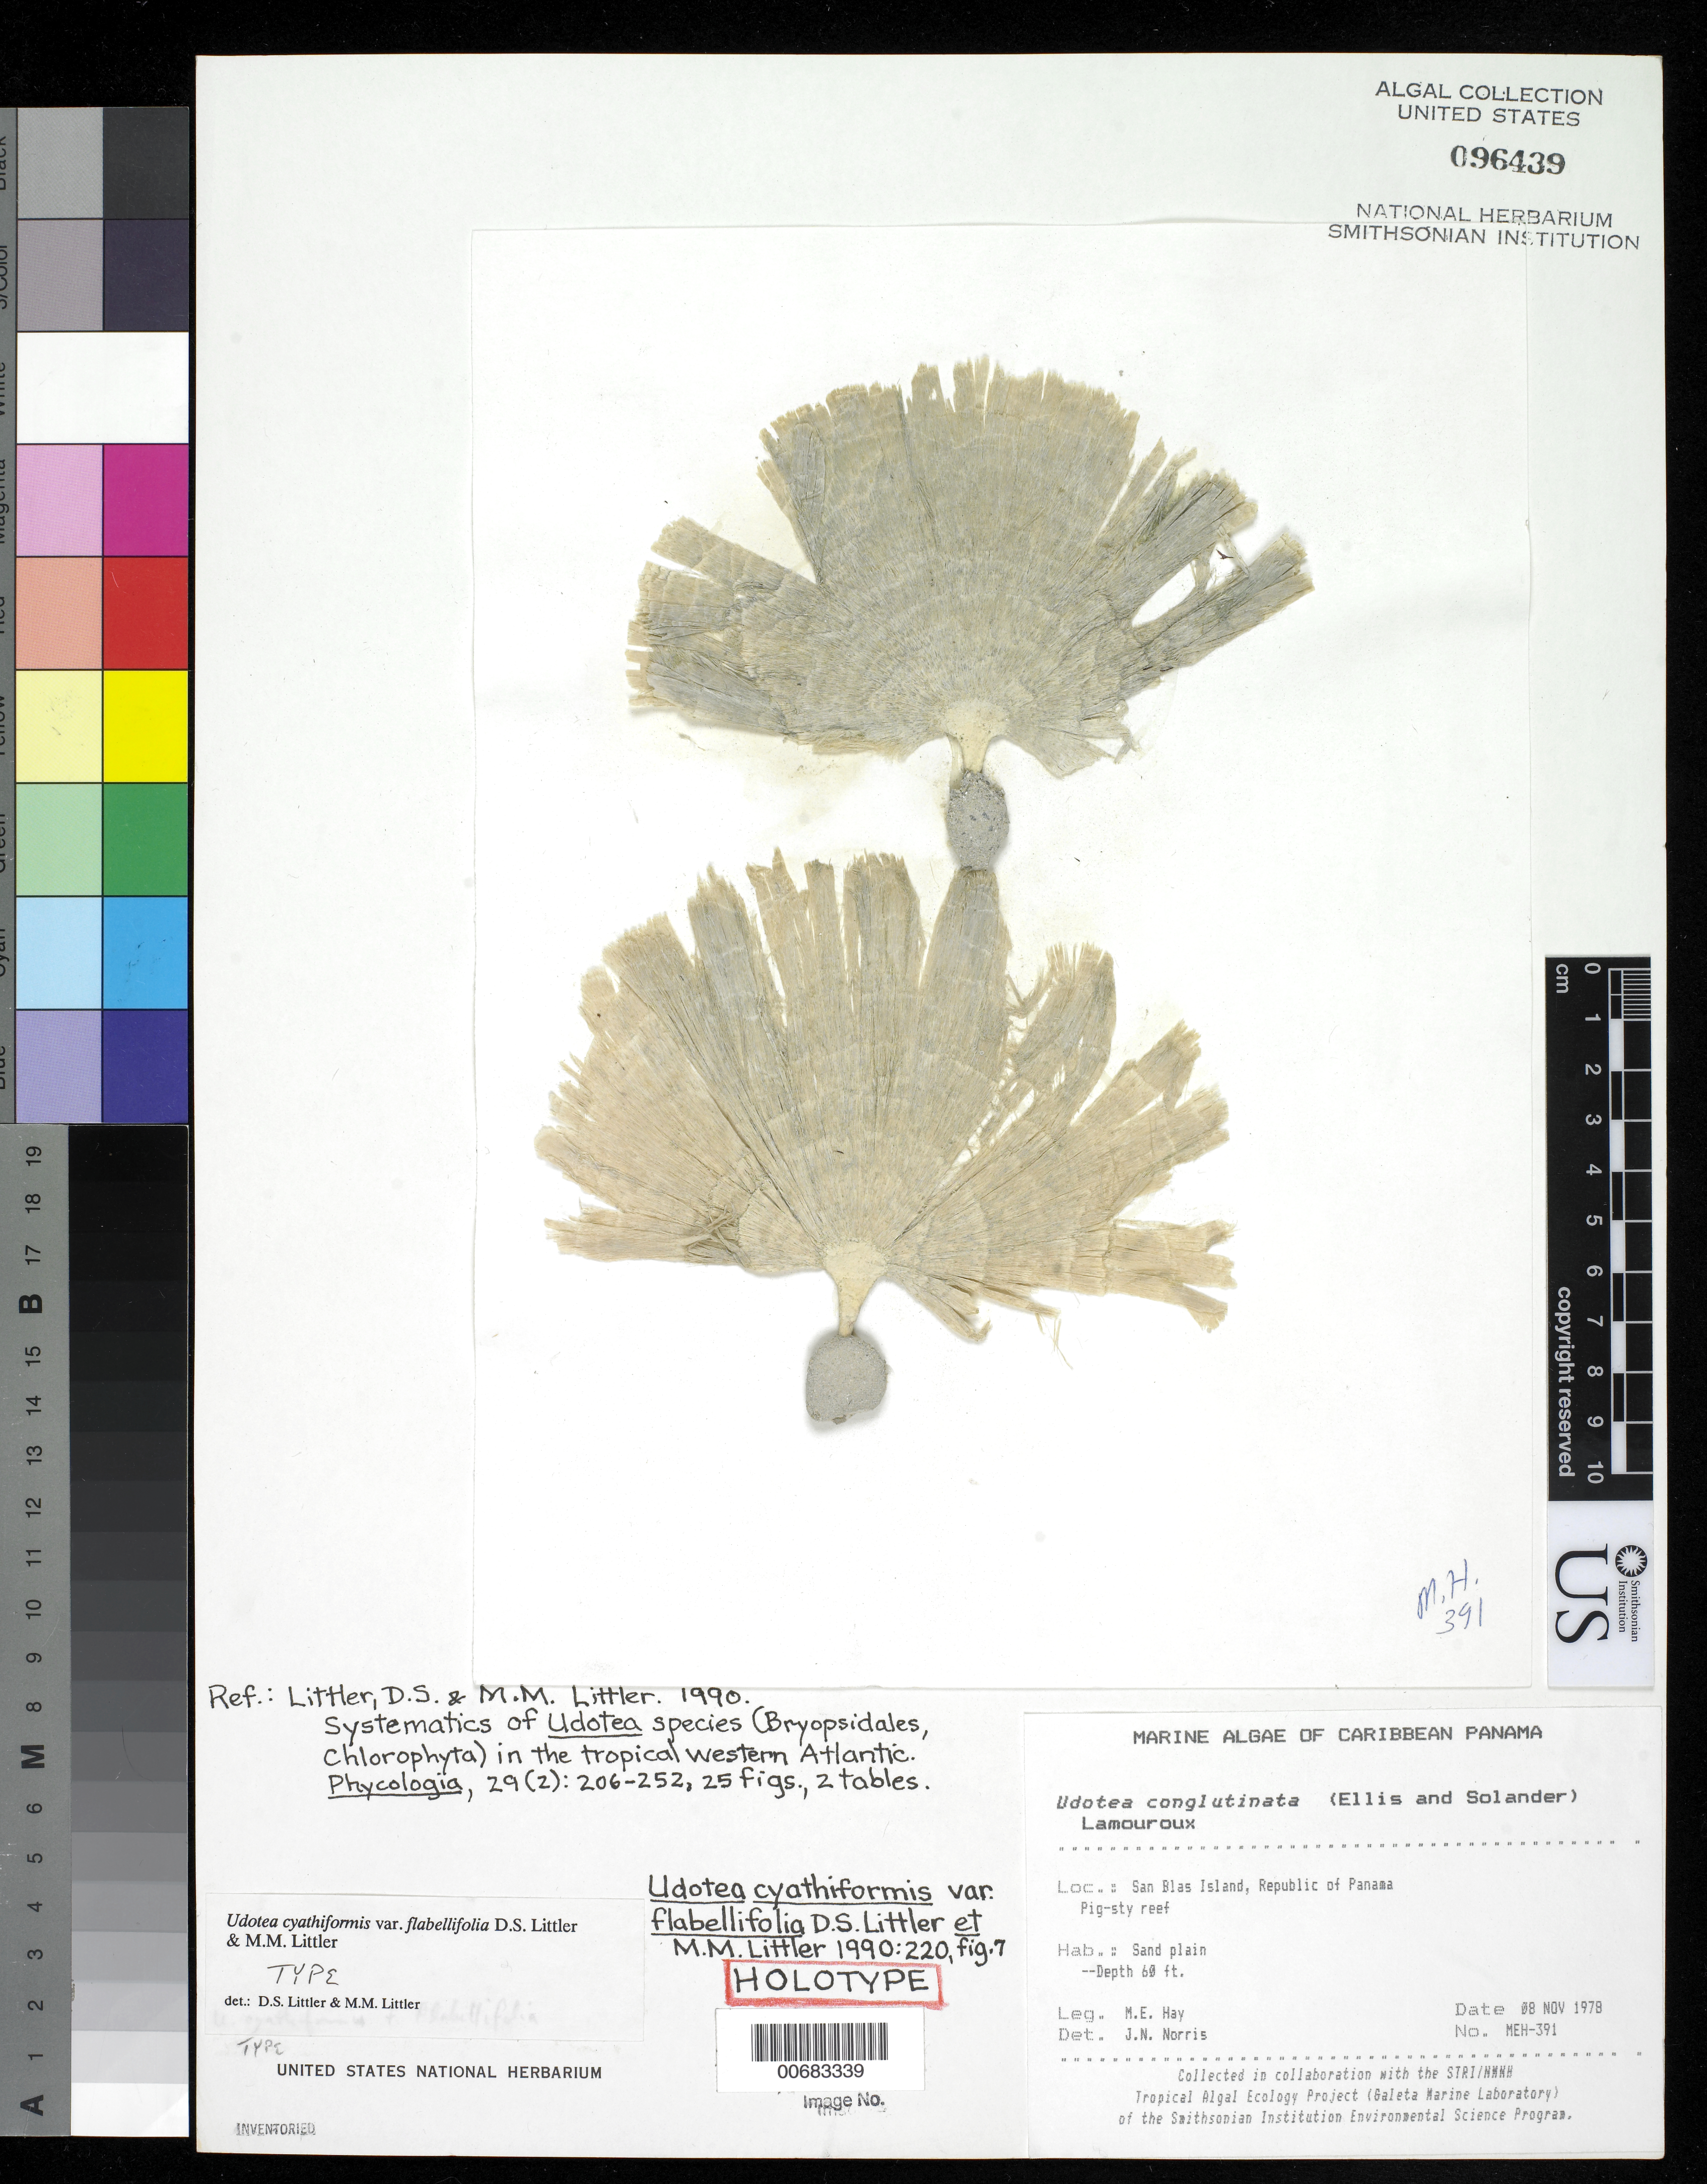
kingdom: Plantae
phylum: Chlorophyta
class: Ulvophyceae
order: Bryopsidales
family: Udoteaceae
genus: Udotea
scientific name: Udotea cyathiformis var. flabellifolia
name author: D.S. Littler & Littler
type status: Holotype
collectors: M. E. Hay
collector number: MEH-391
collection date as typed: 08 Nov 1978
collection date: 1978-11-08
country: Panama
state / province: Kuna Yala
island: San Blas Island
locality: Pigsty Reef.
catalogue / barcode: US 96439